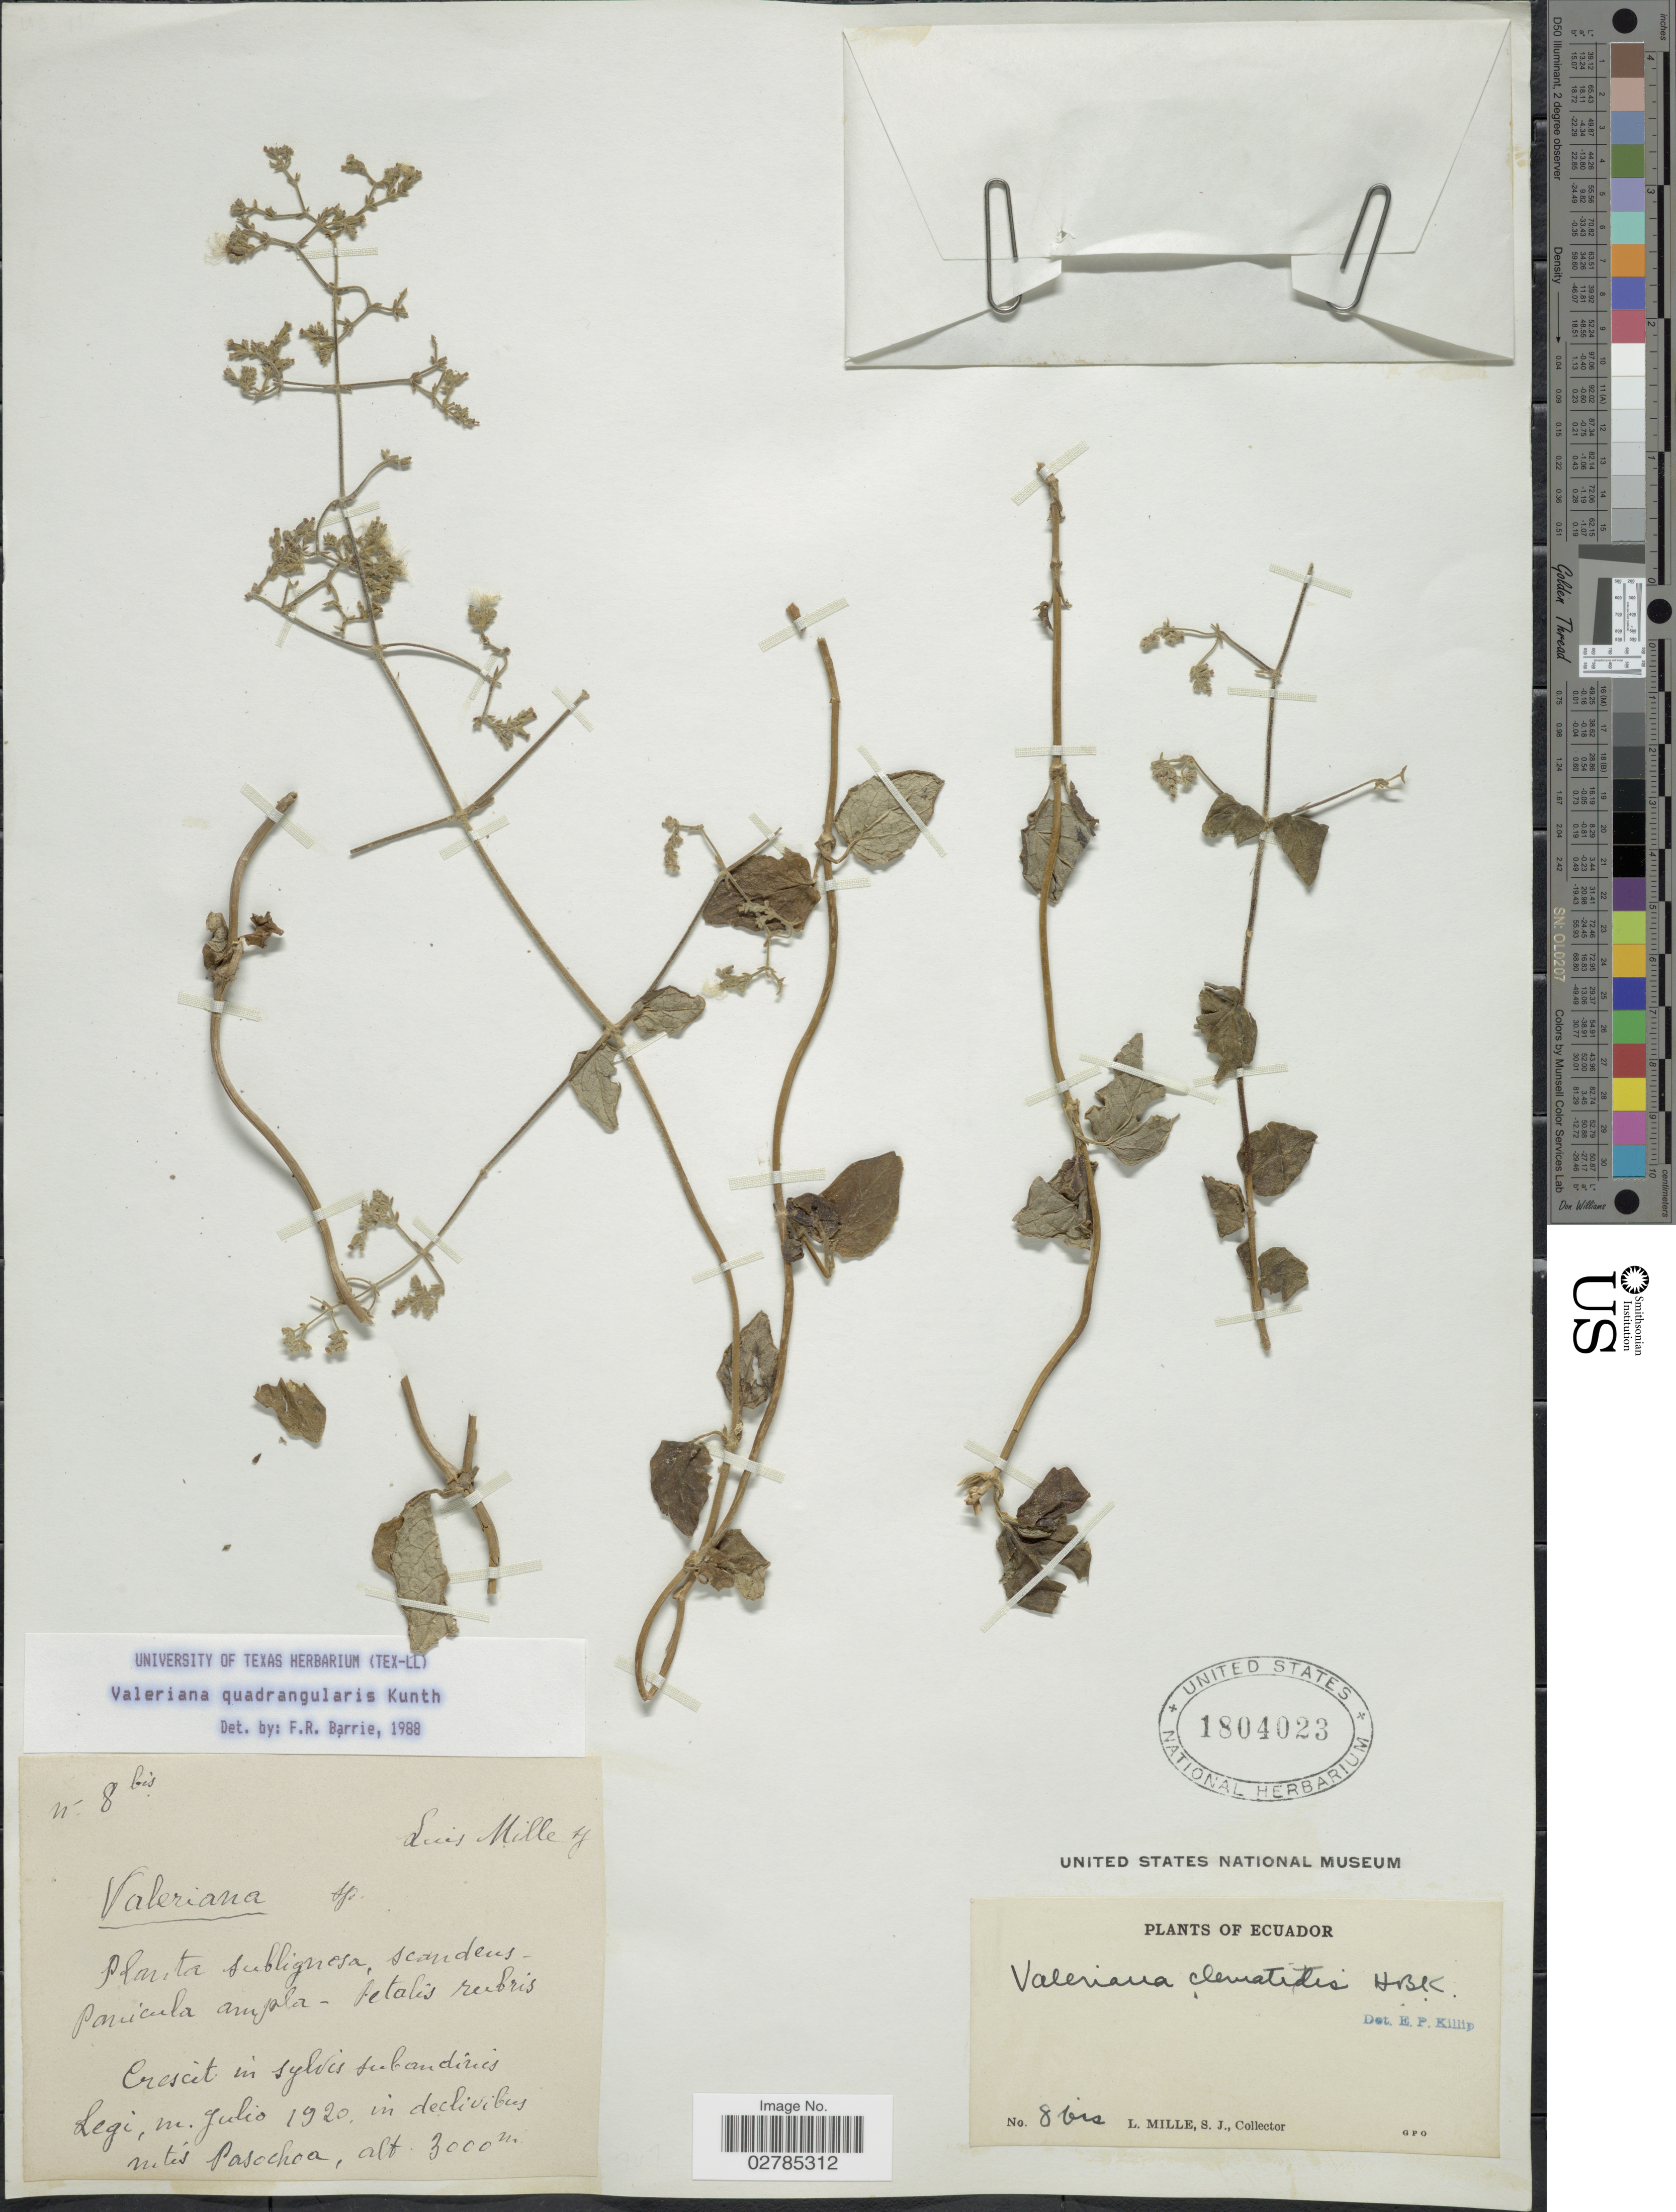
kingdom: Plantae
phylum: Tracheophyta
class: Magnoliopsida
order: Dipsacales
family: Caprifoliaceae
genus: Valeriana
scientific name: Valeriana quadrangularis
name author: Kunth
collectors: L. Mille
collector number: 8bis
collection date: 1920-07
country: Ecuador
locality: In sylvis subandinis. in decliviby mtes Pasochoa.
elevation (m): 3000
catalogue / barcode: US 1804023